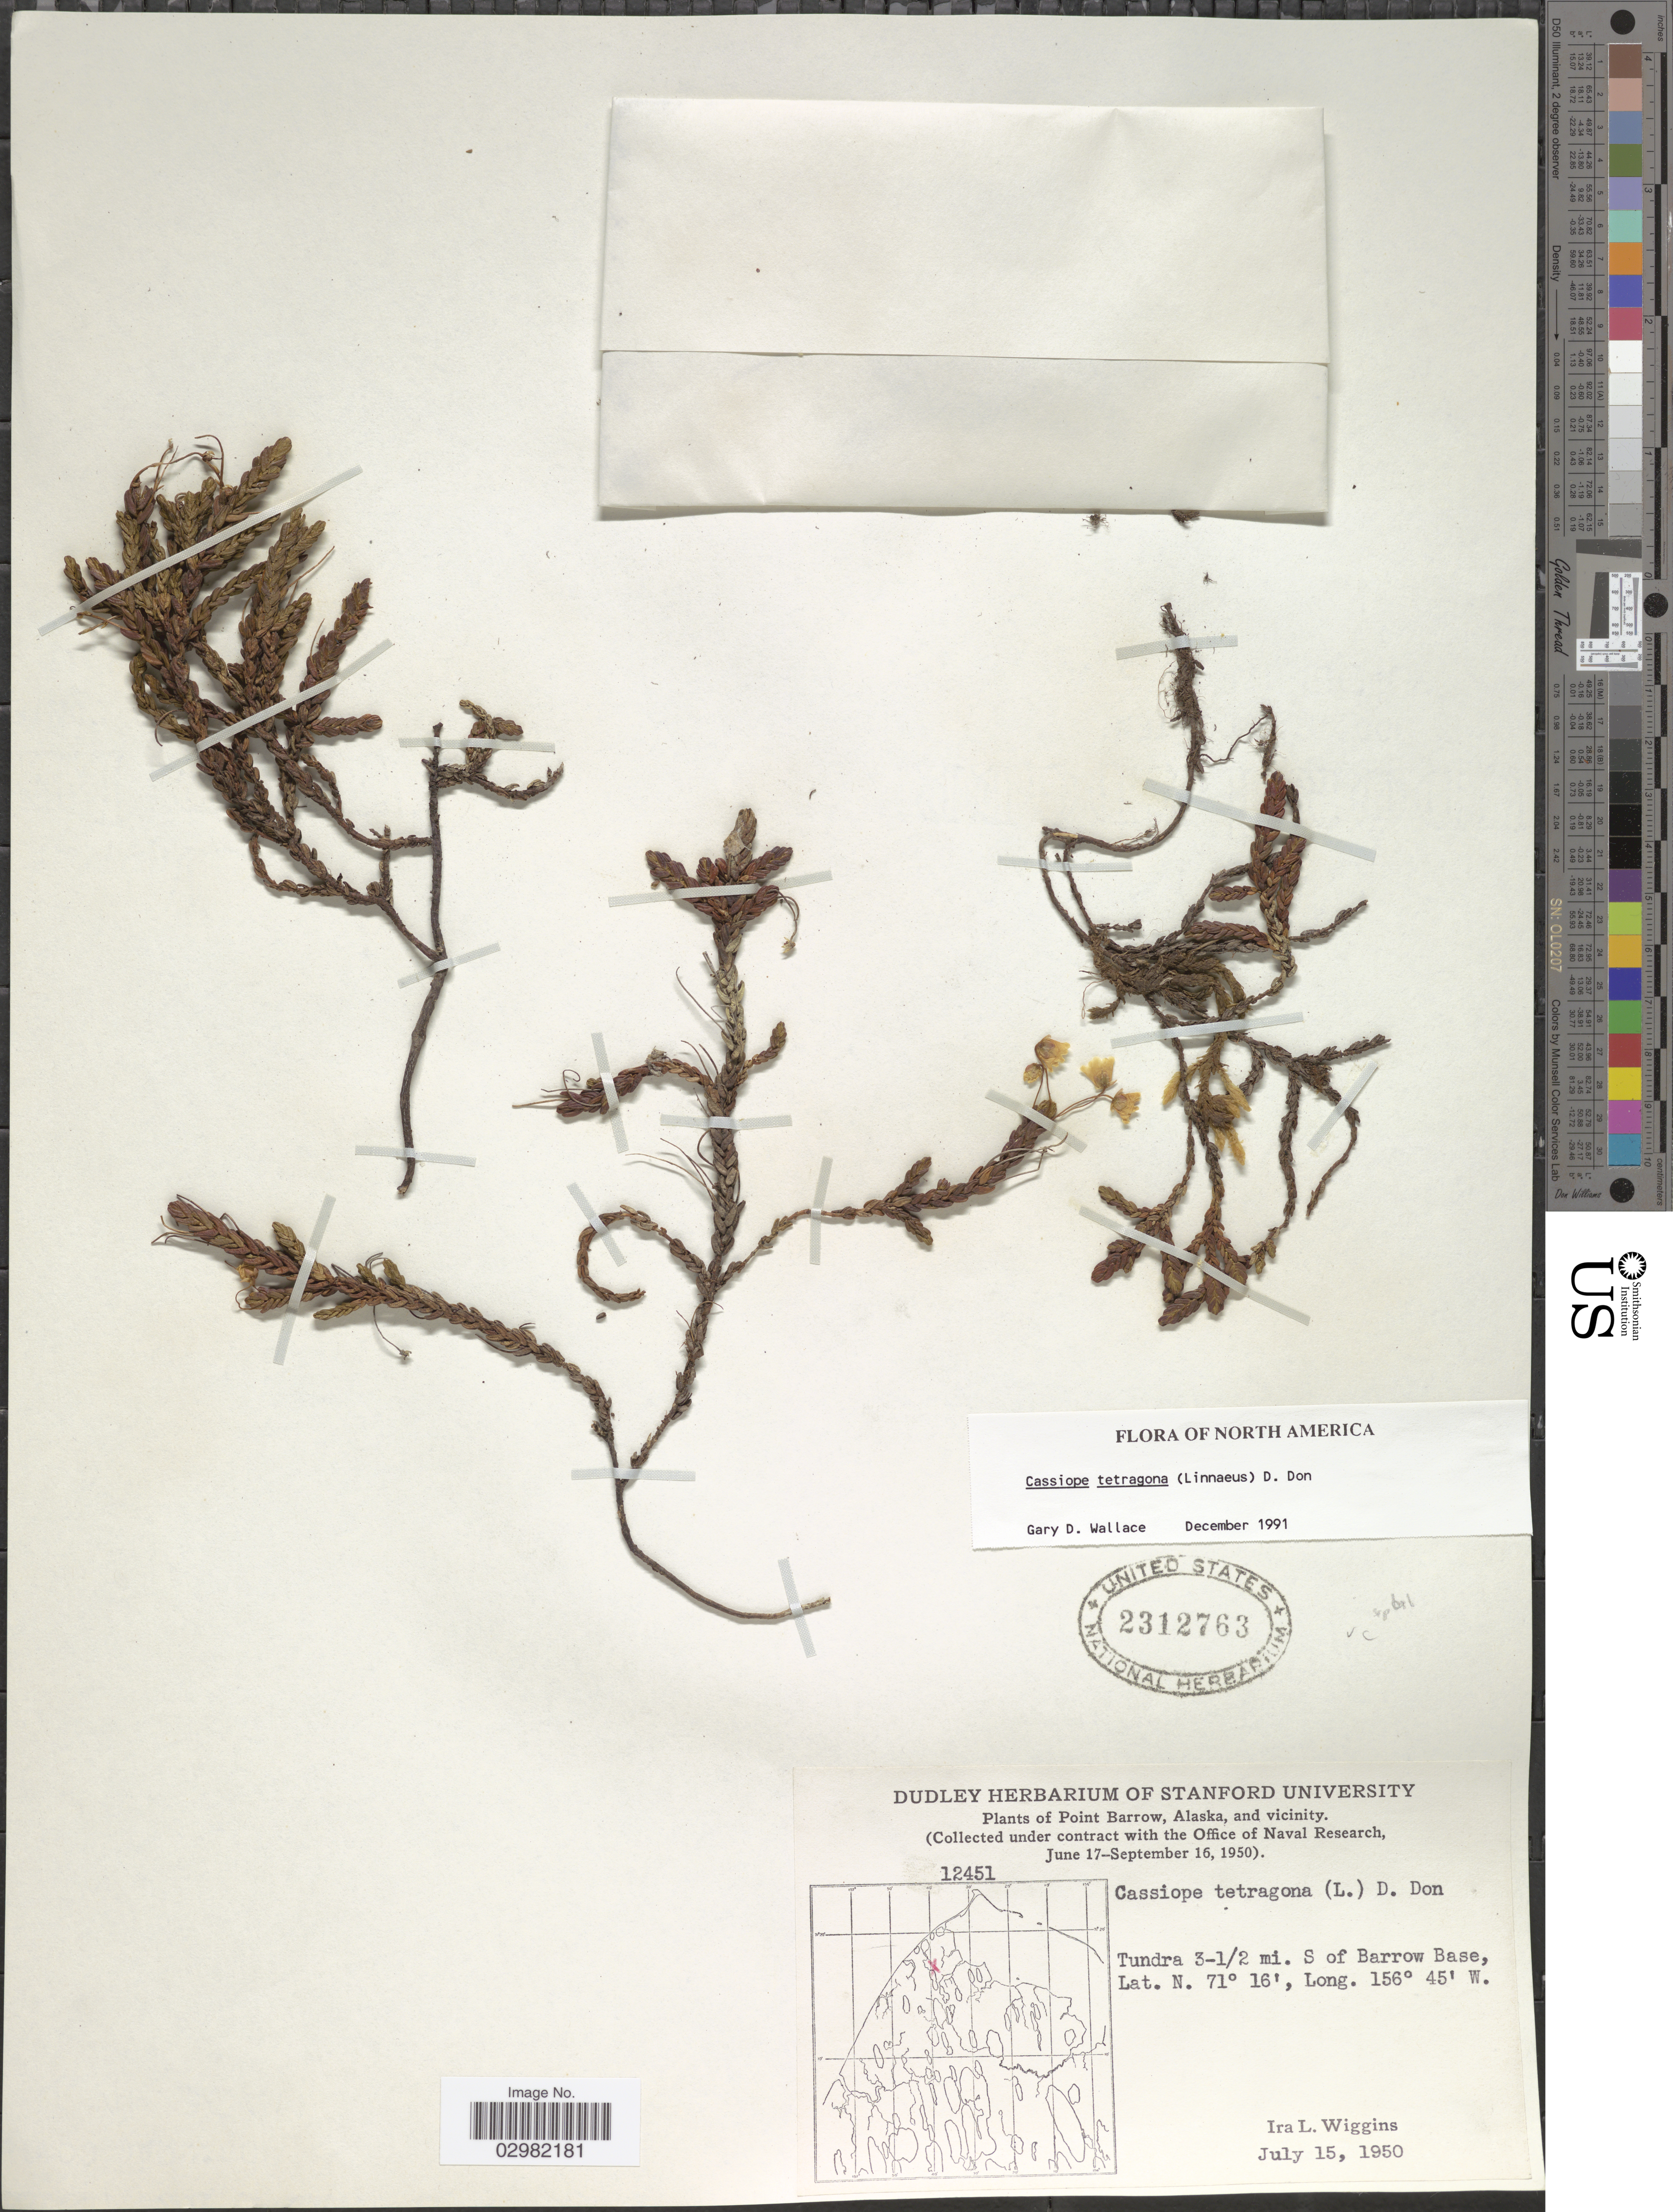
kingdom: Plantae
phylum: Tracheophyta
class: Magnoliopsida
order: Ericales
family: Ericaceae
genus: Cassiope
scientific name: Cassiope tetragona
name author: (L.) D. Don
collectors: I. L. Wiggins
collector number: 12451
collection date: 1950-07-15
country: United States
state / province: Alaska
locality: Point Barrow, and vicinity. Tundra 3-½ mi. S of Barrow Base.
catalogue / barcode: US 2312763